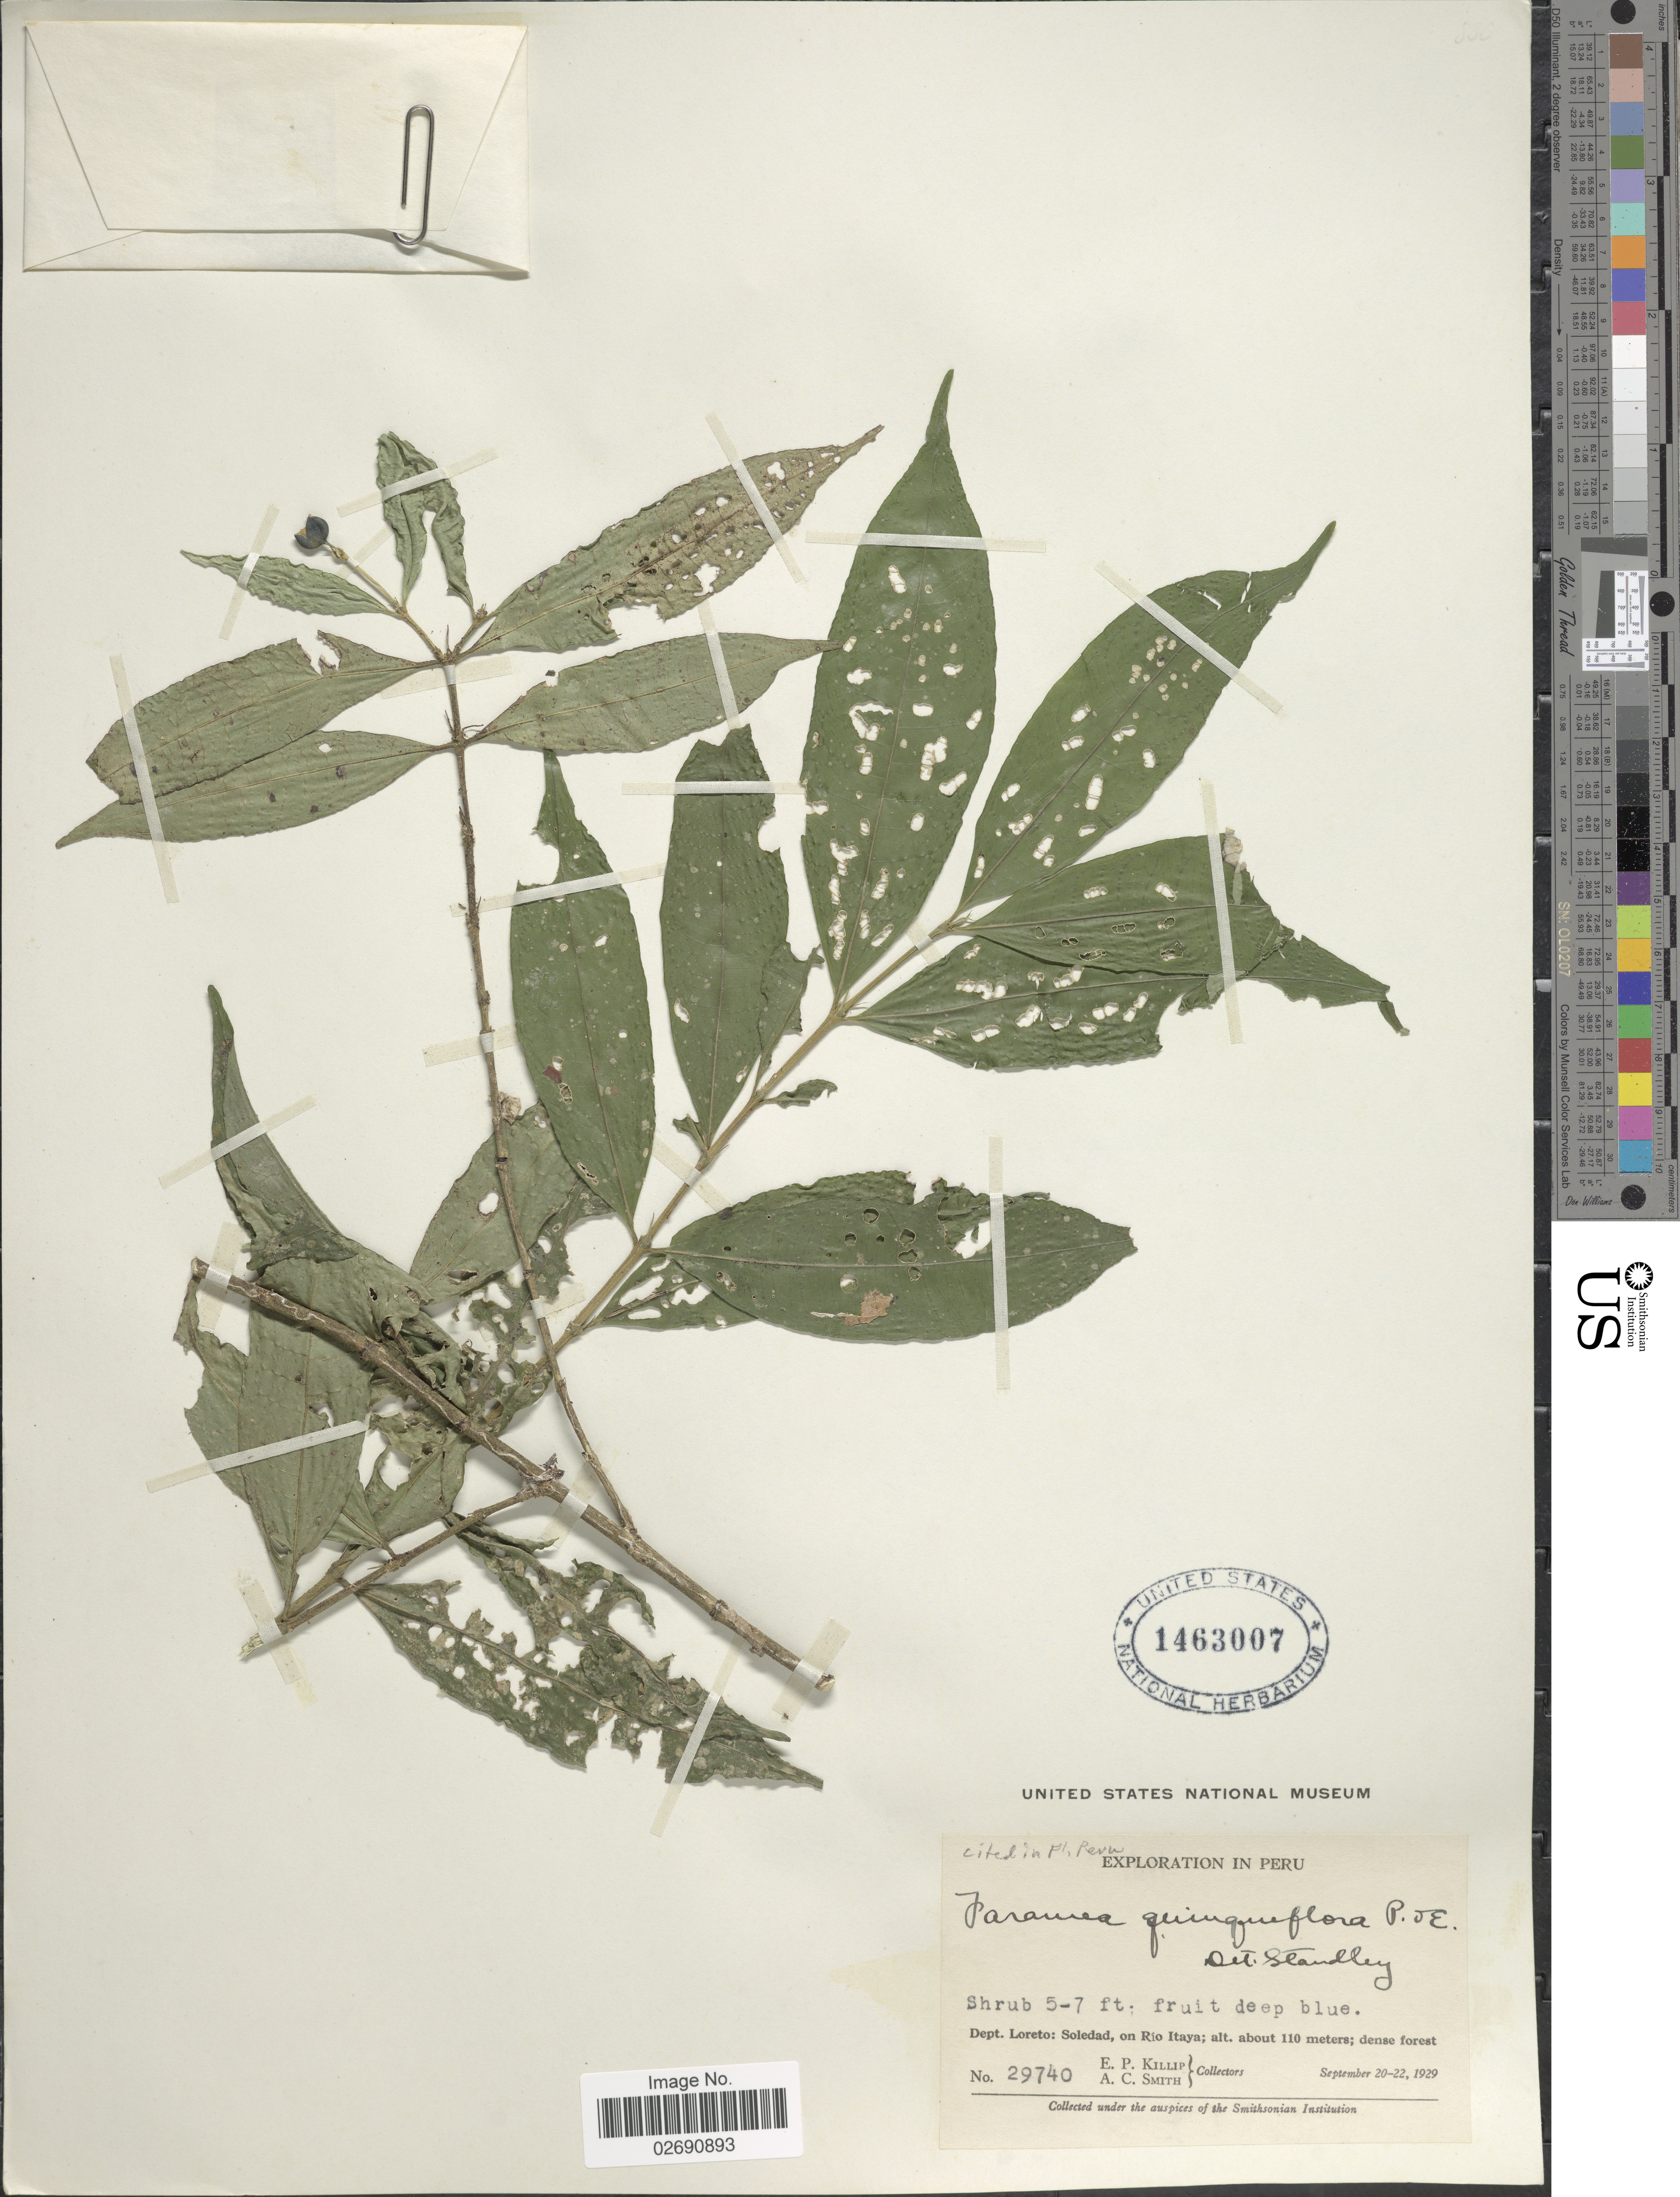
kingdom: Plantae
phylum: Tracheophyta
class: Magnoliopsida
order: Gentianales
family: Rubiaceae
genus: Faramea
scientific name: Faramea quinqueflora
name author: Poepp. & Endl.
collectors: E. P. Killip & A. C. Smith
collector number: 29740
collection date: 1929-09-20/1929-09-22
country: Peru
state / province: Loreto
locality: Soledad, on Rio Itaya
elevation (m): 110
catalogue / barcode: US 1463007